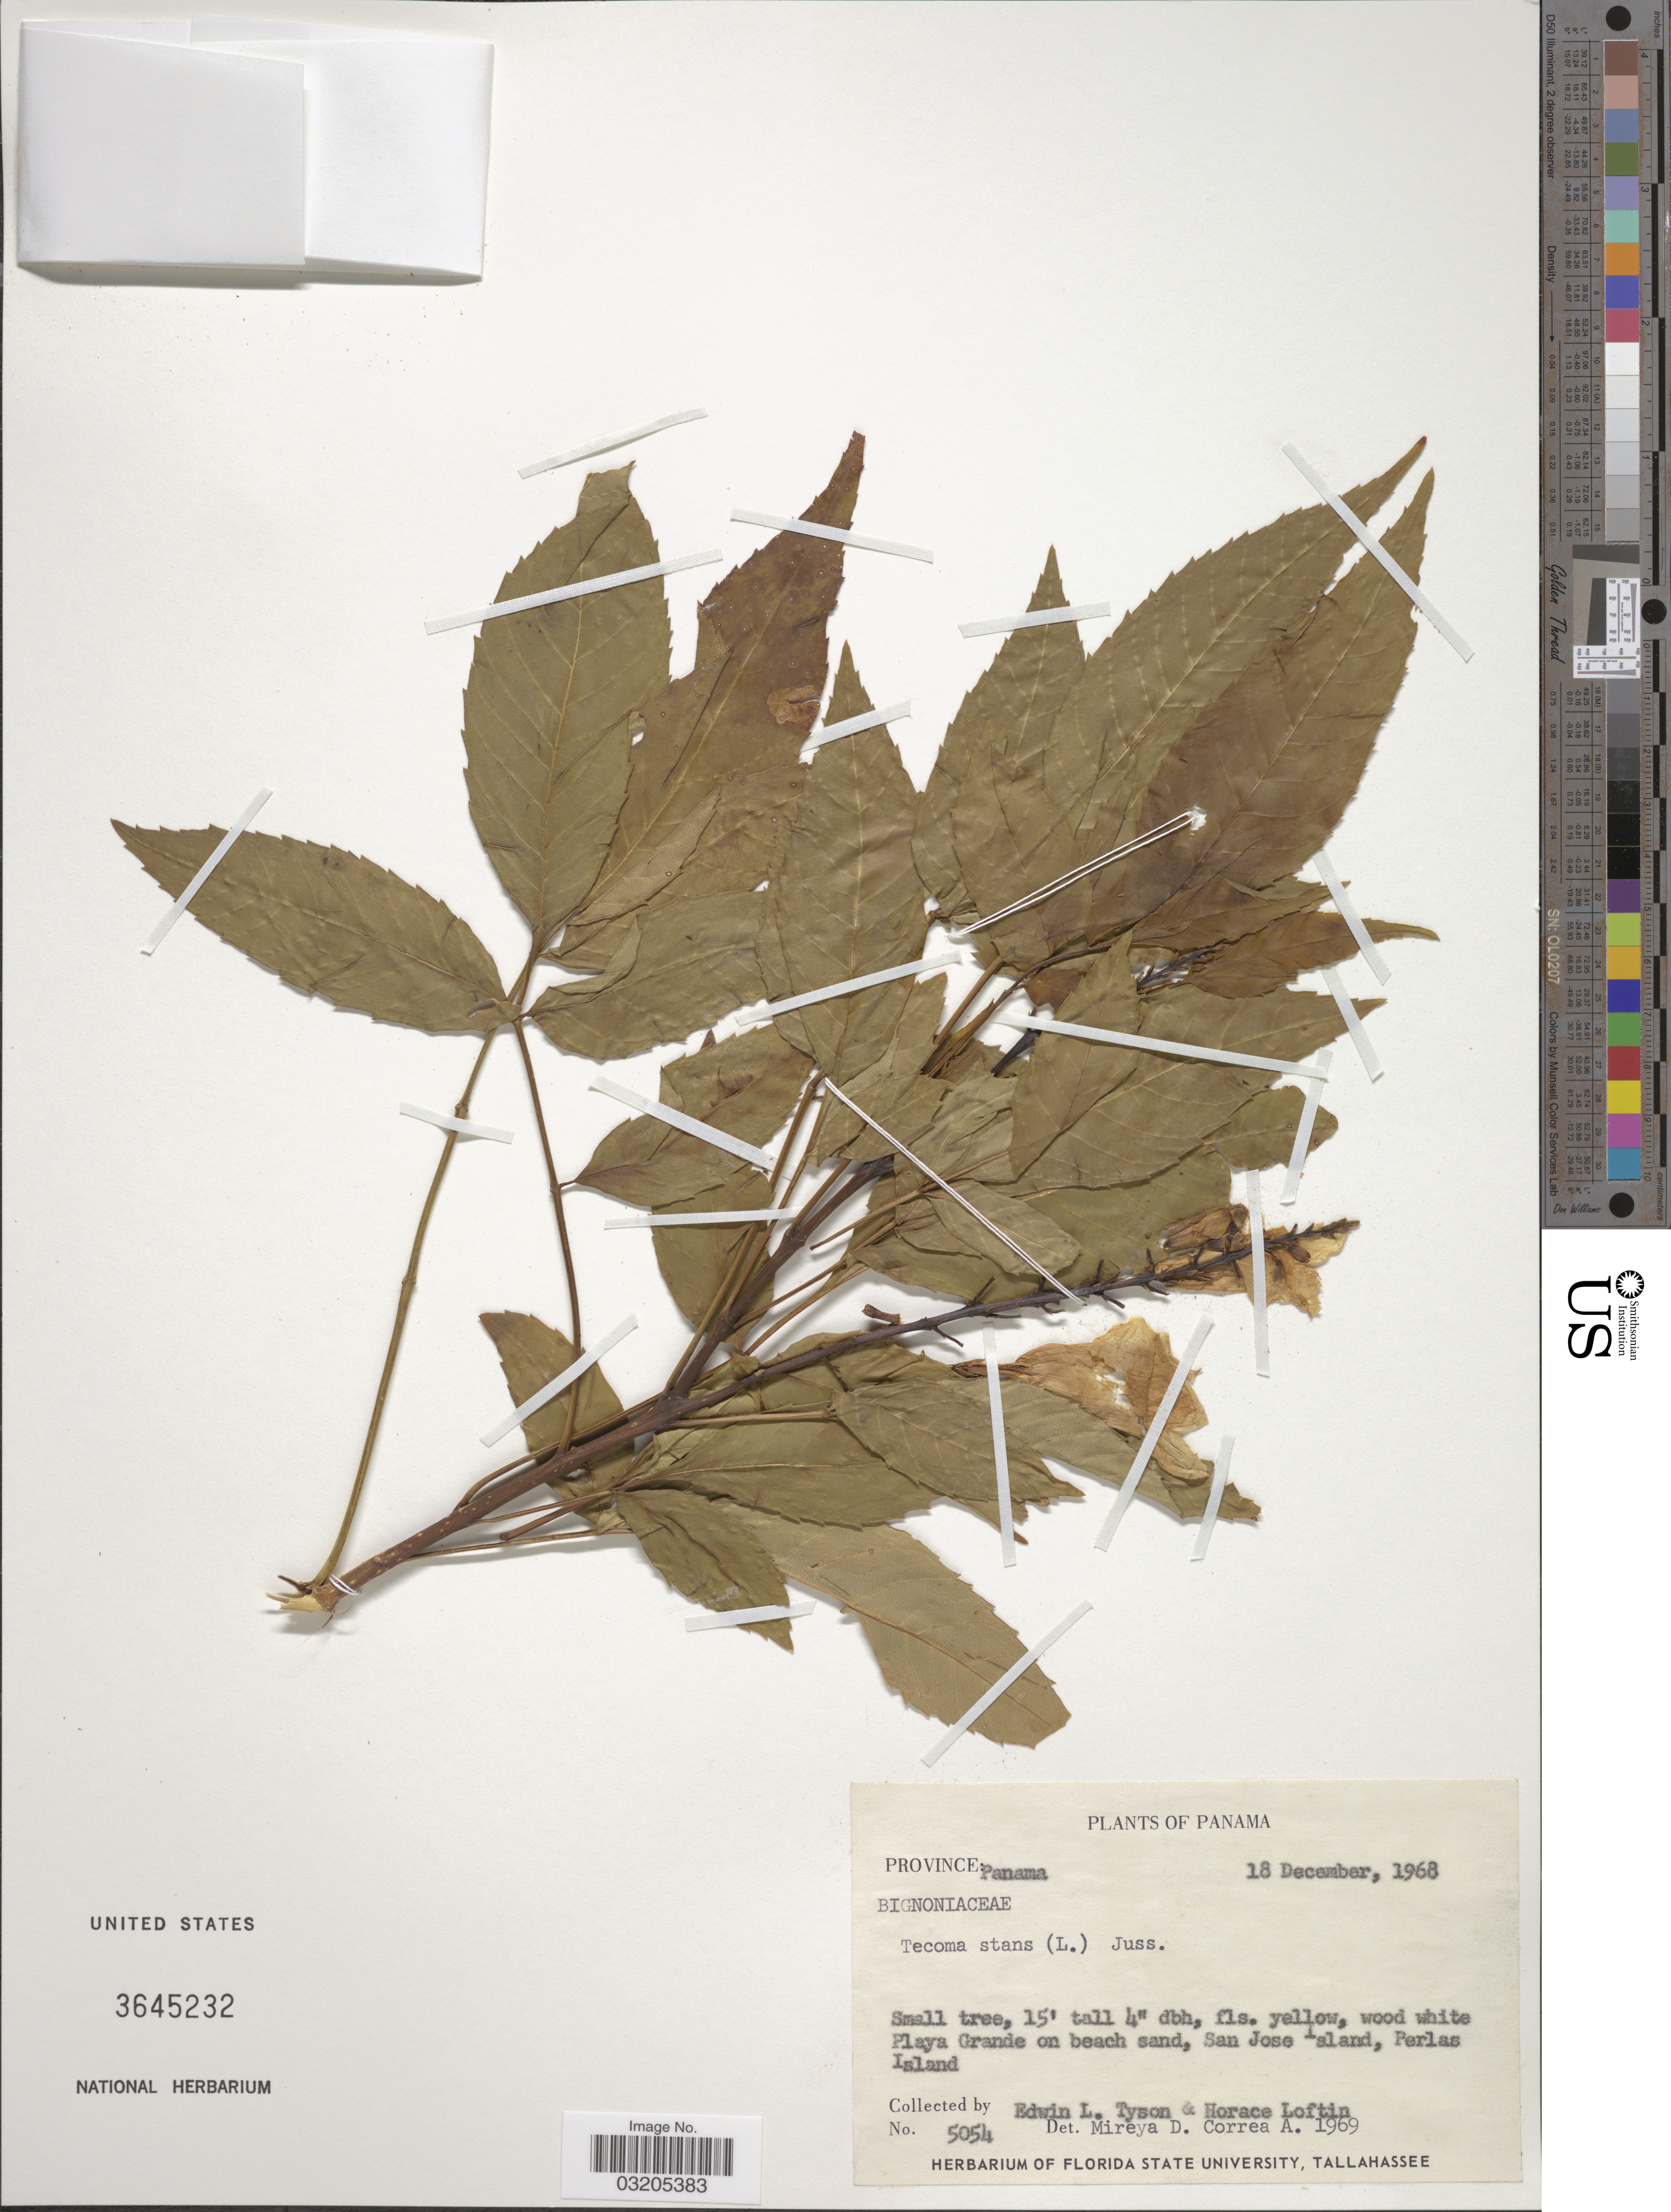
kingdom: Plantae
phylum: Tracheophyta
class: Magnoliopsida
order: Lamiales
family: Bignoniaceae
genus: Tecoma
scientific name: Tecoma stans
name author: (L.) Juss. ex Kunth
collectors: E. L. Tyson & H. Loftin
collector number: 5054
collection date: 1968-12-18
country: Panama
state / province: Panamá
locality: Playa Grande on beach sand, San Jose Island, Perlas Island.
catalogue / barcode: US 3645232